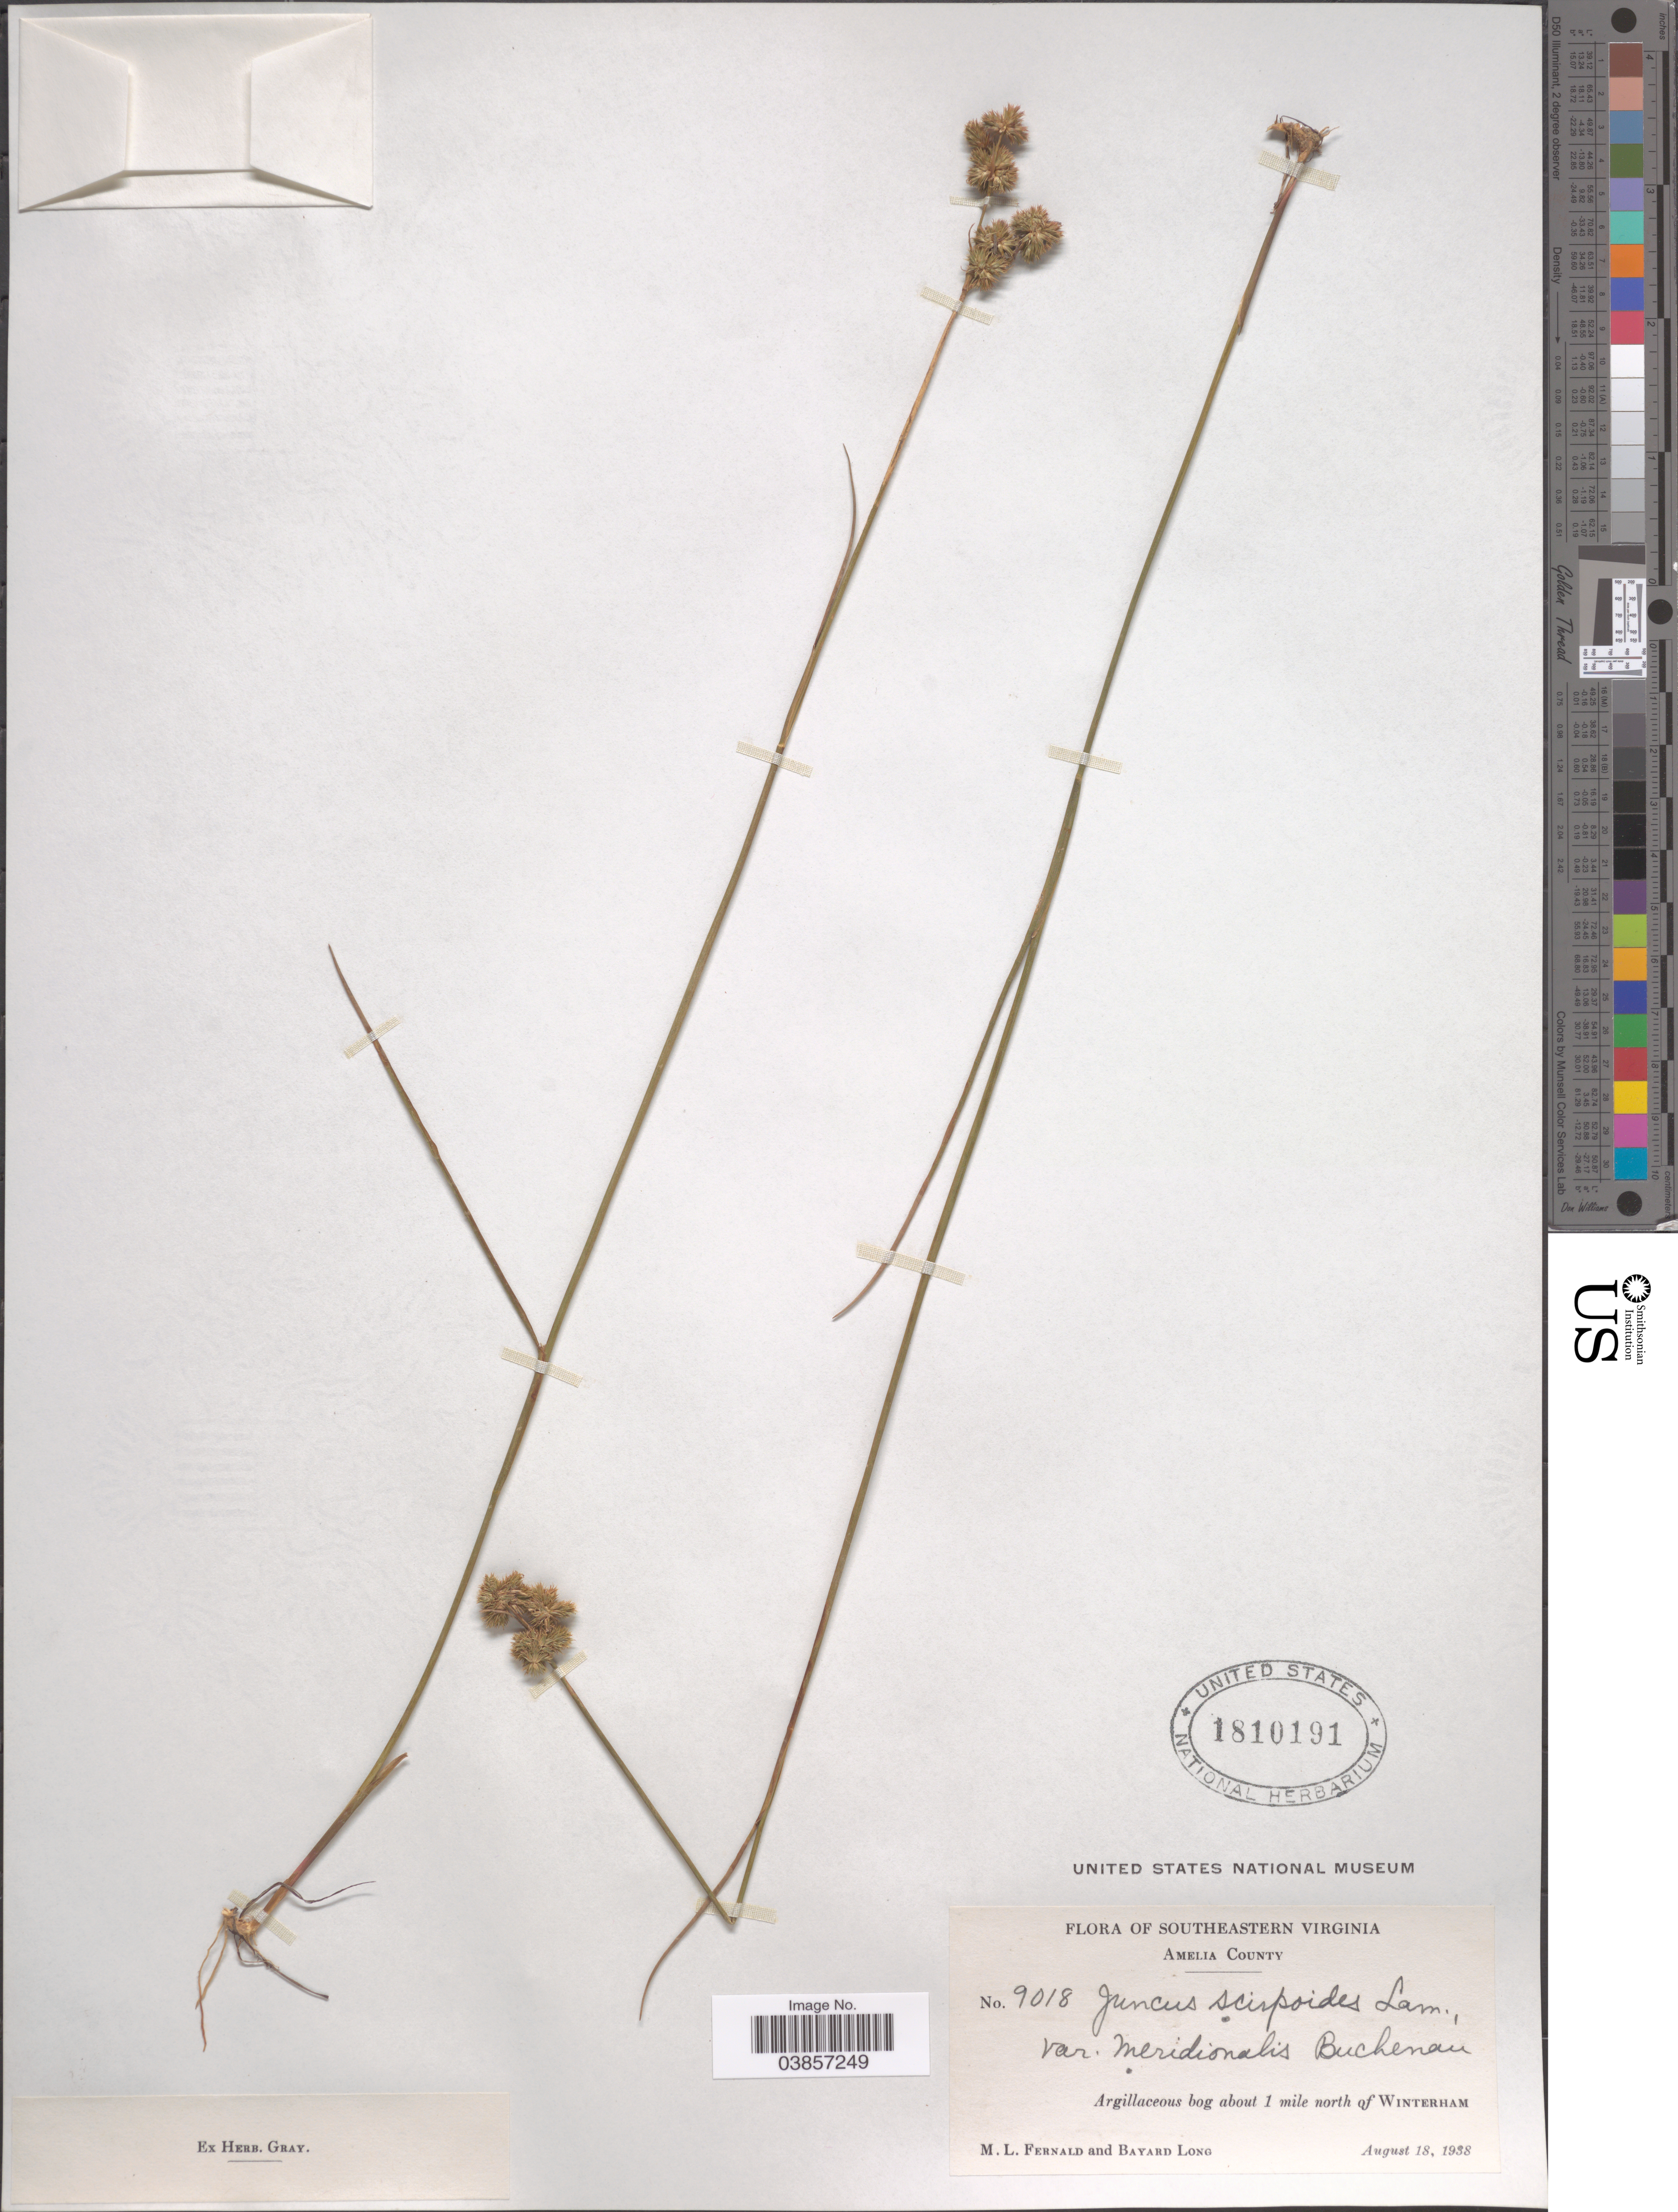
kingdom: Plantae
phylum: Tracheophyta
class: Liliopsida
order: Poales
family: Juncaceae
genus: Juncus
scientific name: Juncus scirpoides var. meridionalis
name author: Buchenau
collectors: M. L. Fernald & B. Long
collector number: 9018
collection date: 1938-08-18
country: United States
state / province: Virginia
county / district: Amelia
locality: Southeastern Virginia. Amelia County. About 1 mile north of Winterham.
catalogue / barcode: US 1810191